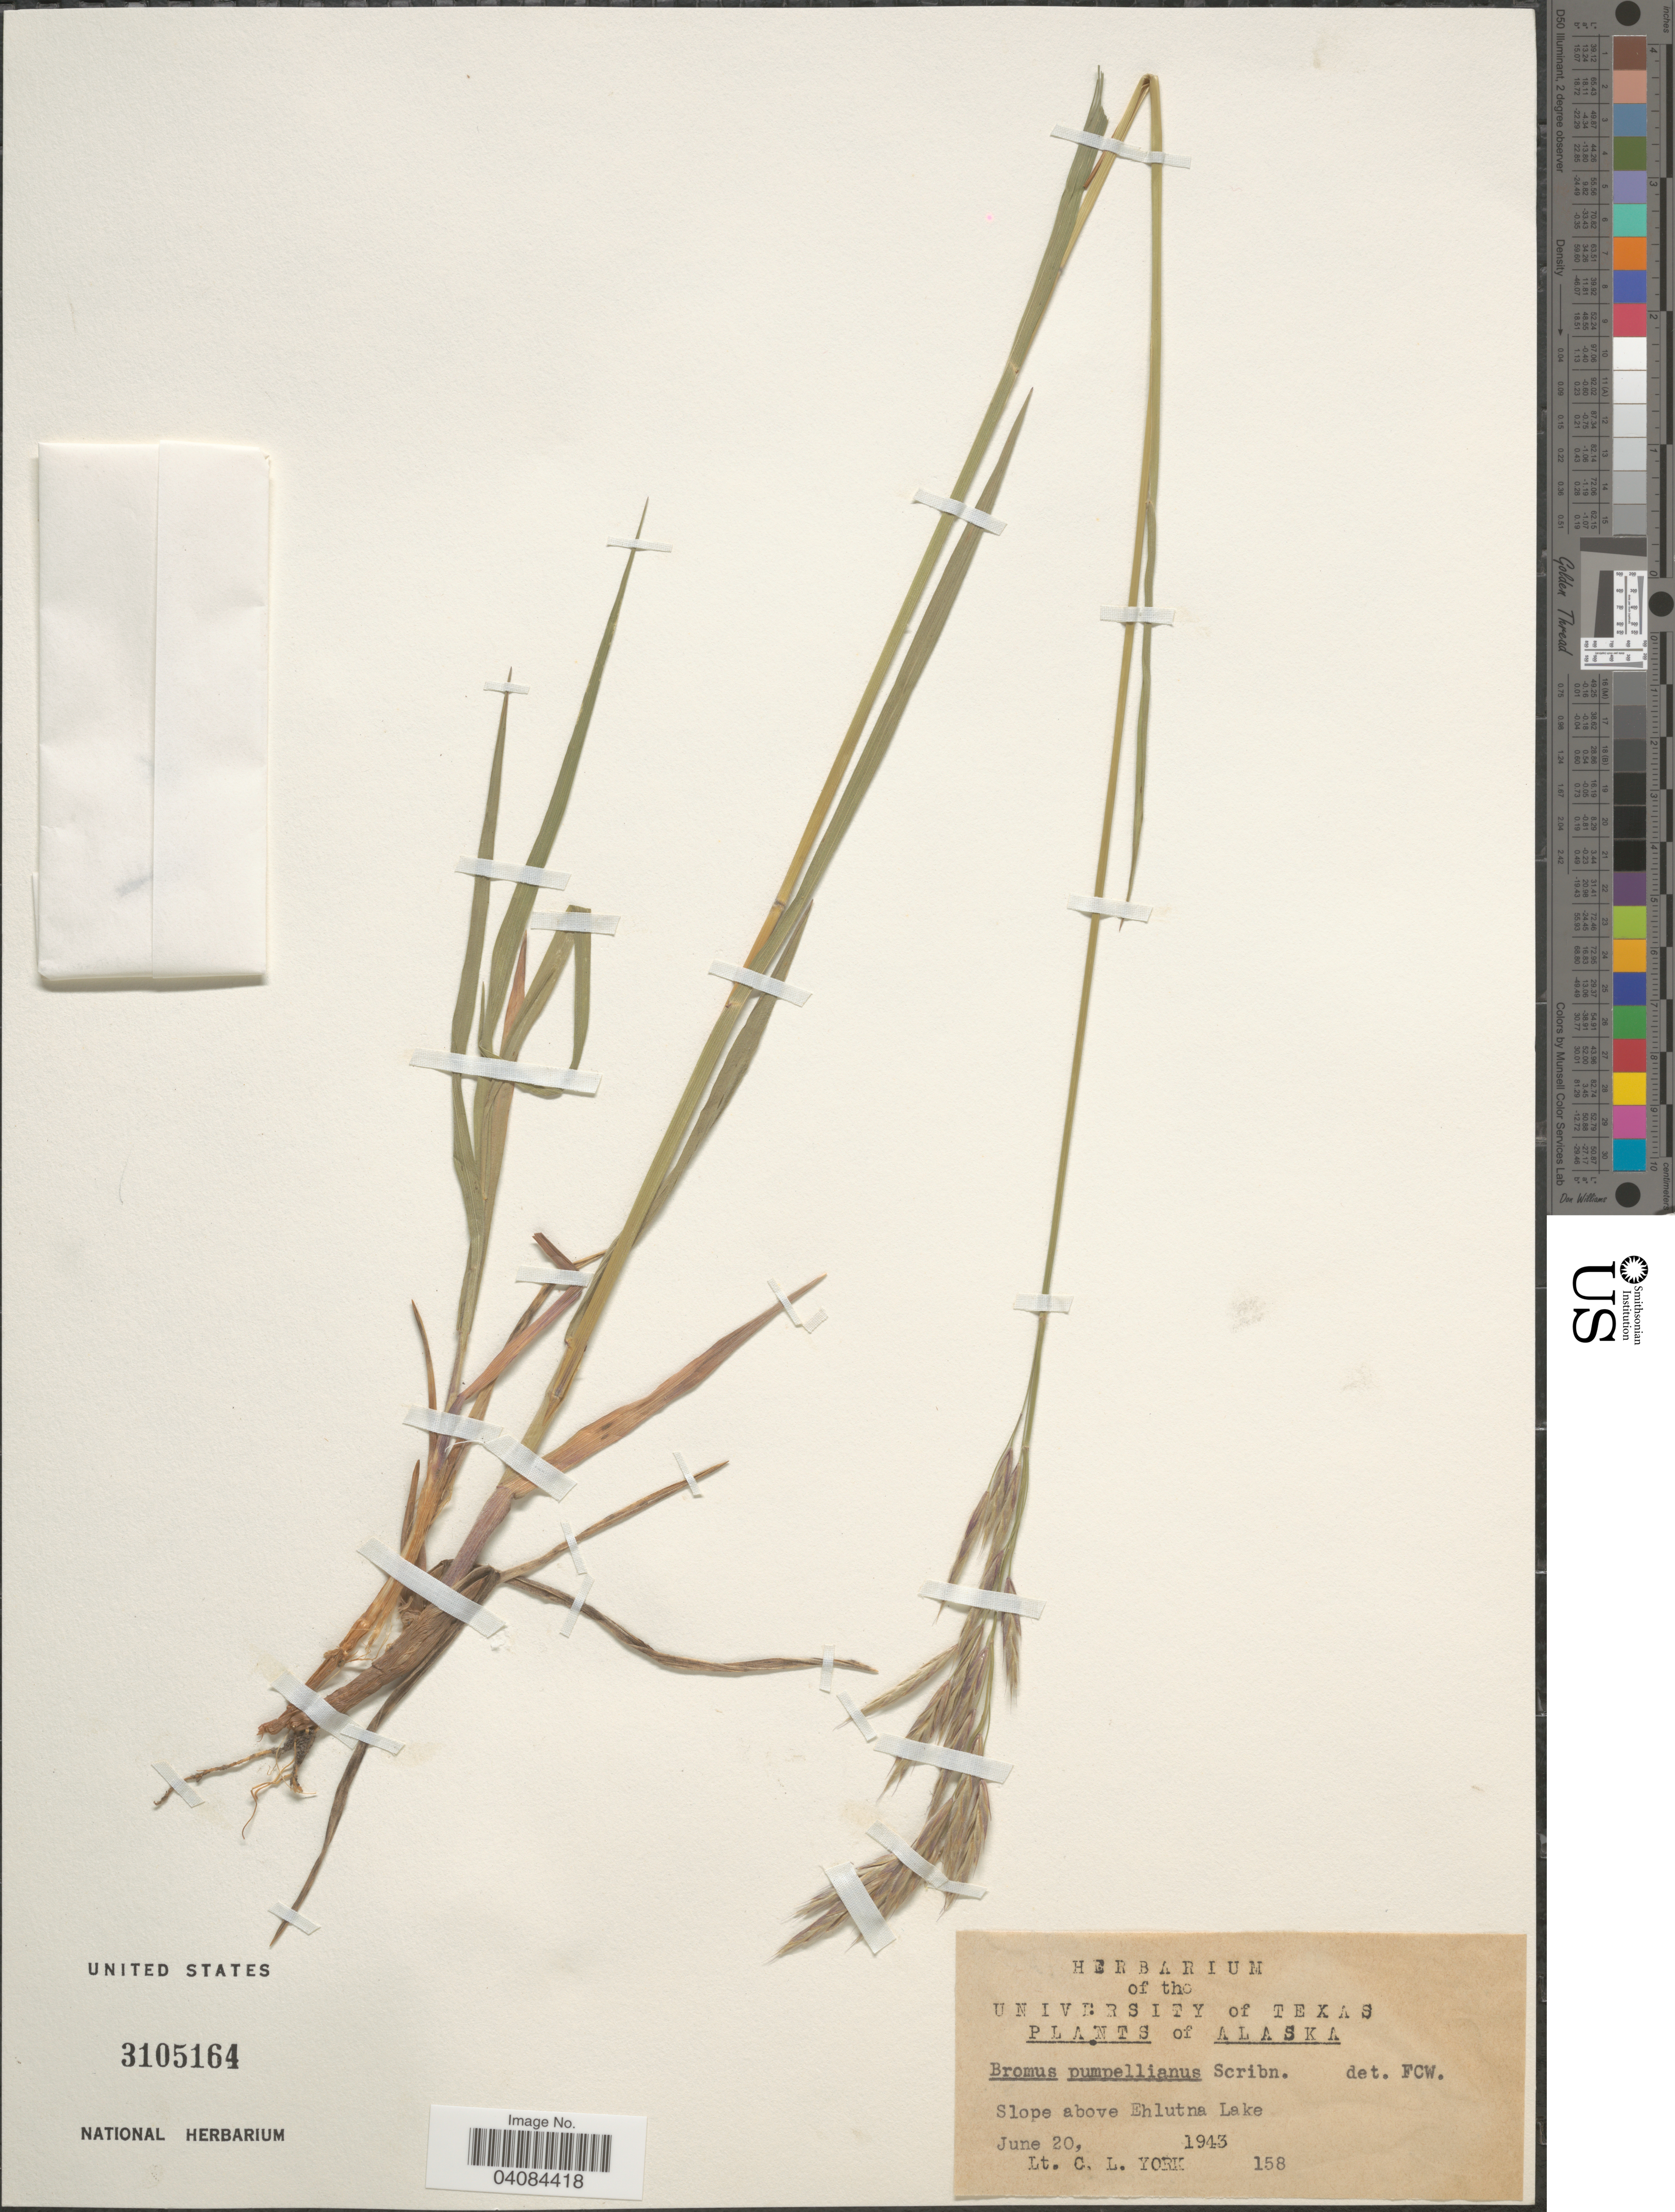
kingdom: Plantae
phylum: Tracheophyta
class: Liliopsida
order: Poales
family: Poaceae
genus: Bromus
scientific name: Bromus pumpellianus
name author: Scribn.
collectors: C. L. York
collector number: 158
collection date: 1943-06-20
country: United States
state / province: Alaska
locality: Slope above Ehlutna Lake.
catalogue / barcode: US 3105164